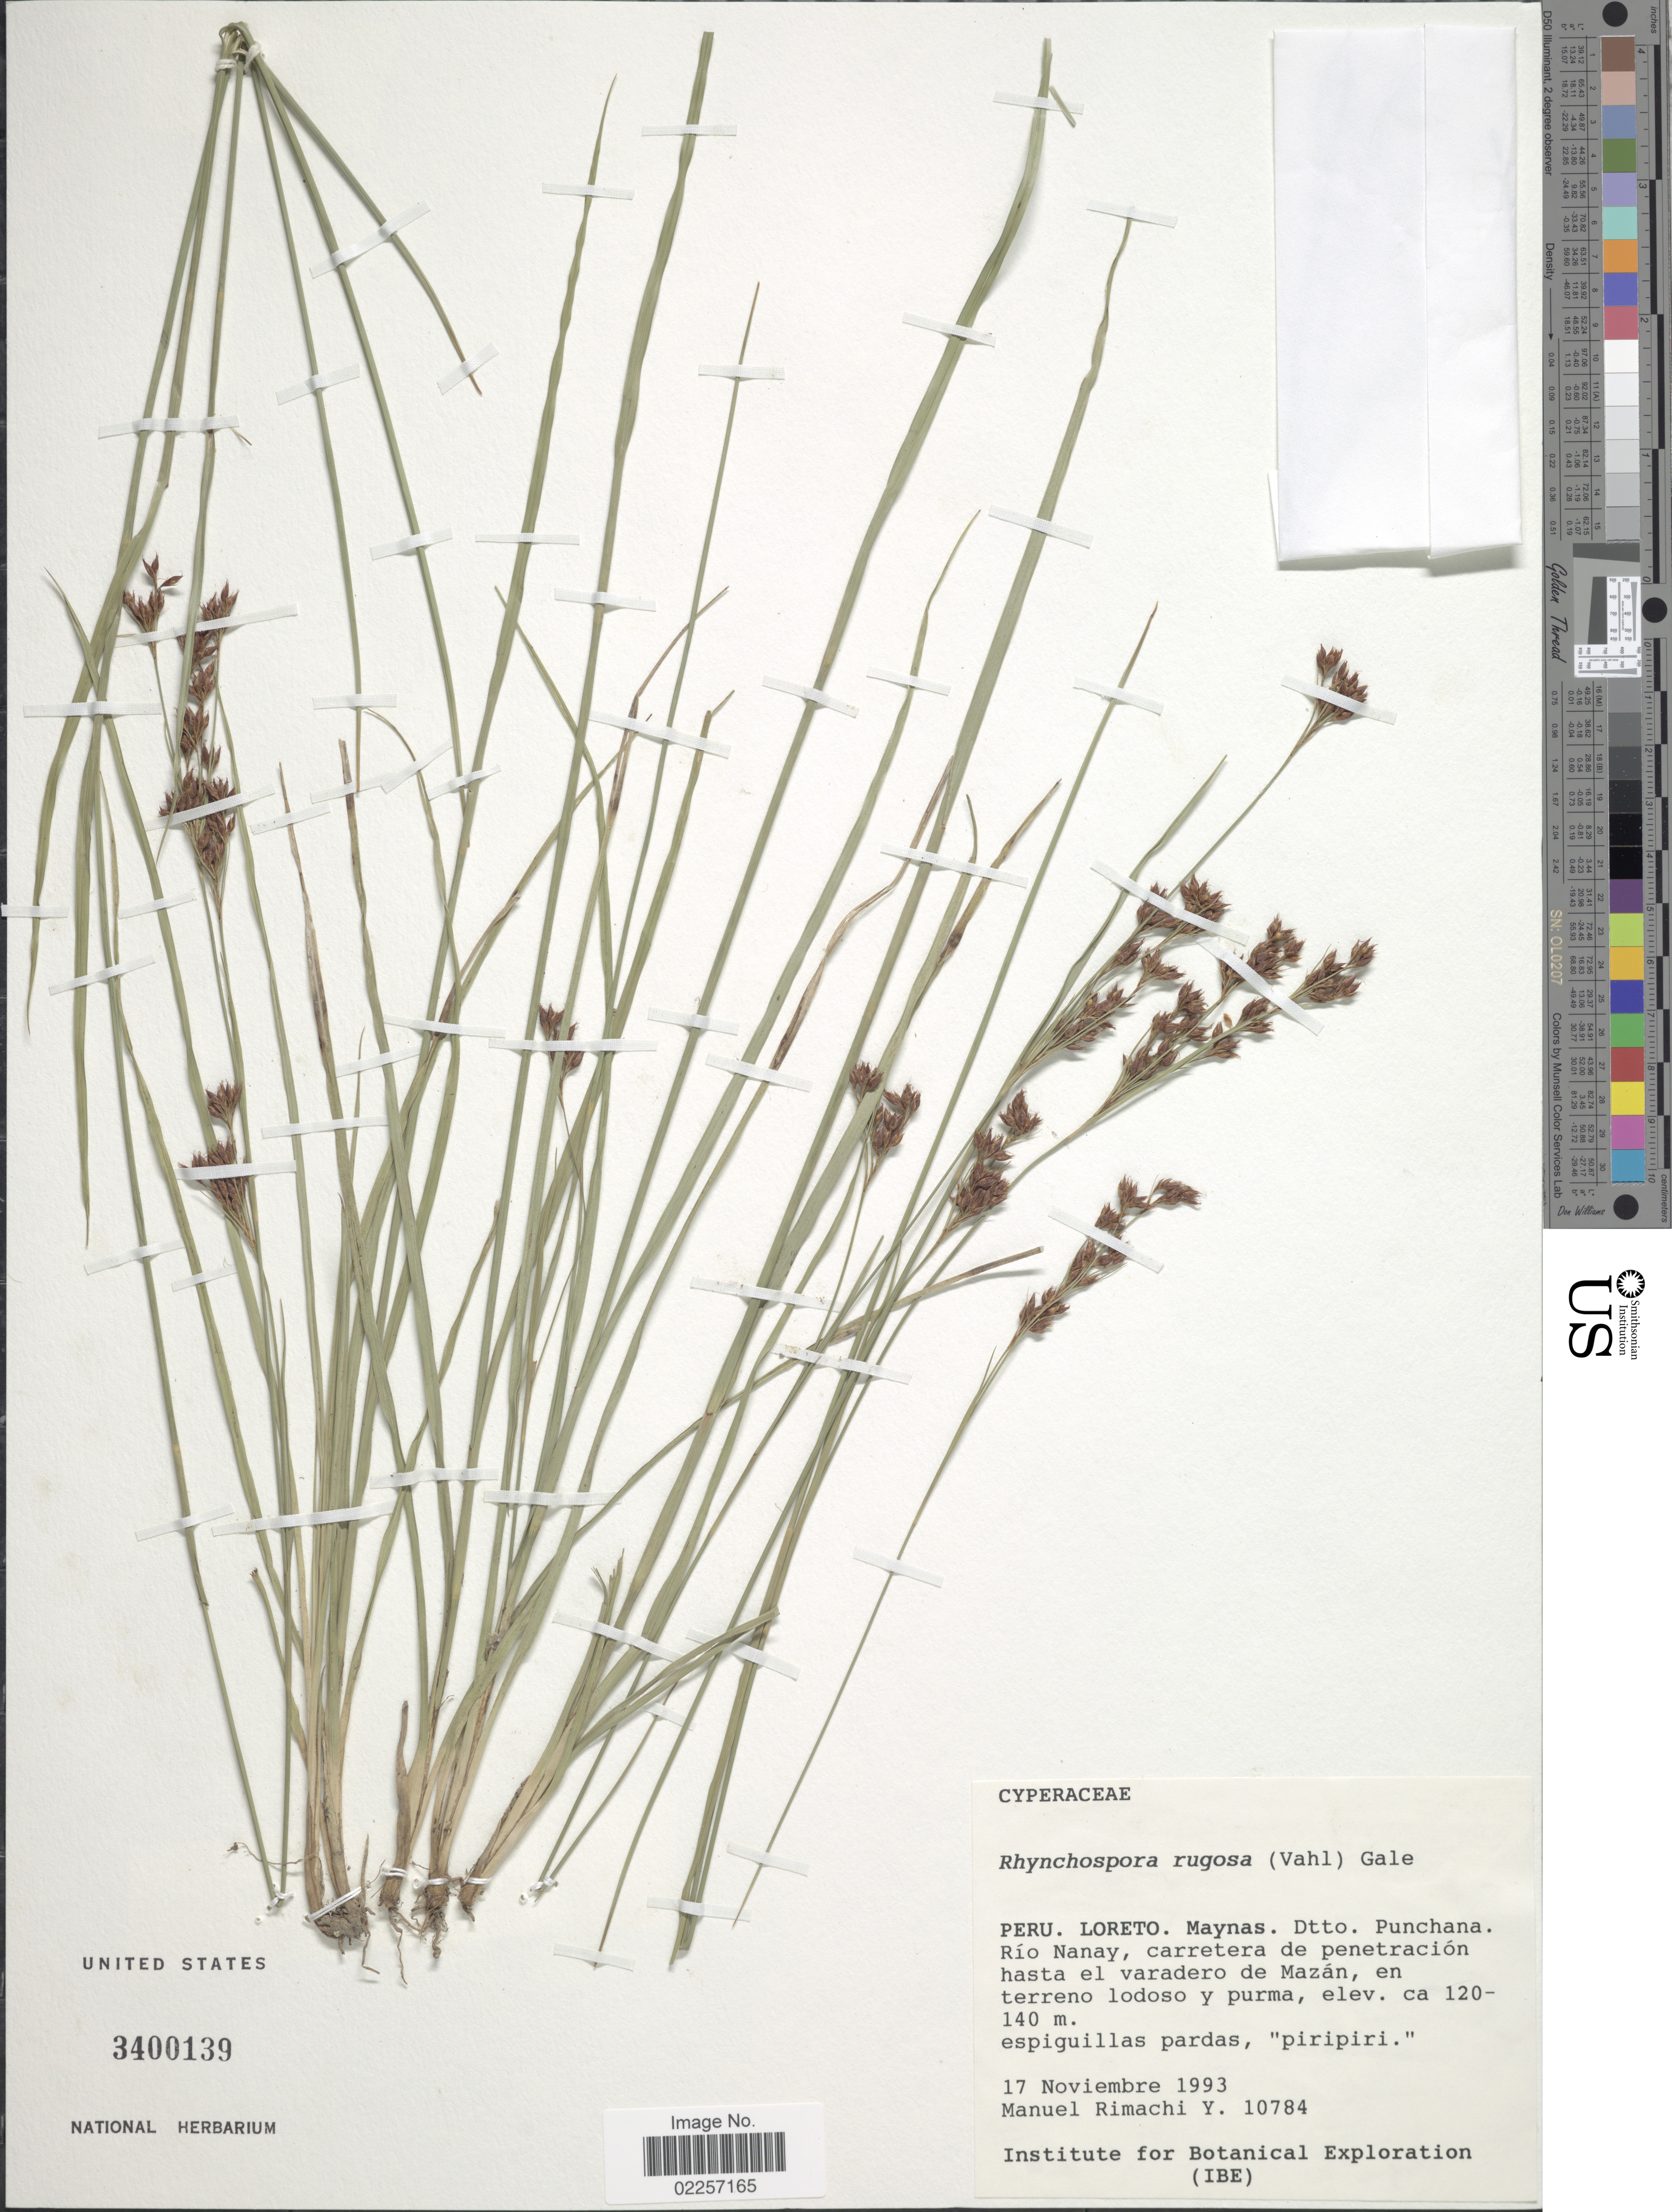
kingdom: Plantae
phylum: Tracheophyta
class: Liliopsida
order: Poales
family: Cyperaceae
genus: Rhynchospora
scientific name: Rhynchospora rugosa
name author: (Vahl) Gale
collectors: M. Rimachi Y.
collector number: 10784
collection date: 1993-11-17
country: Peru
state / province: Loreto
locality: Maynas. Dtto. Punchana. Rio Nanay, carretera de penetracion haste el varadero de Mazan, en terreno lodoso y purma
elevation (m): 120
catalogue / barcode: US 3400139